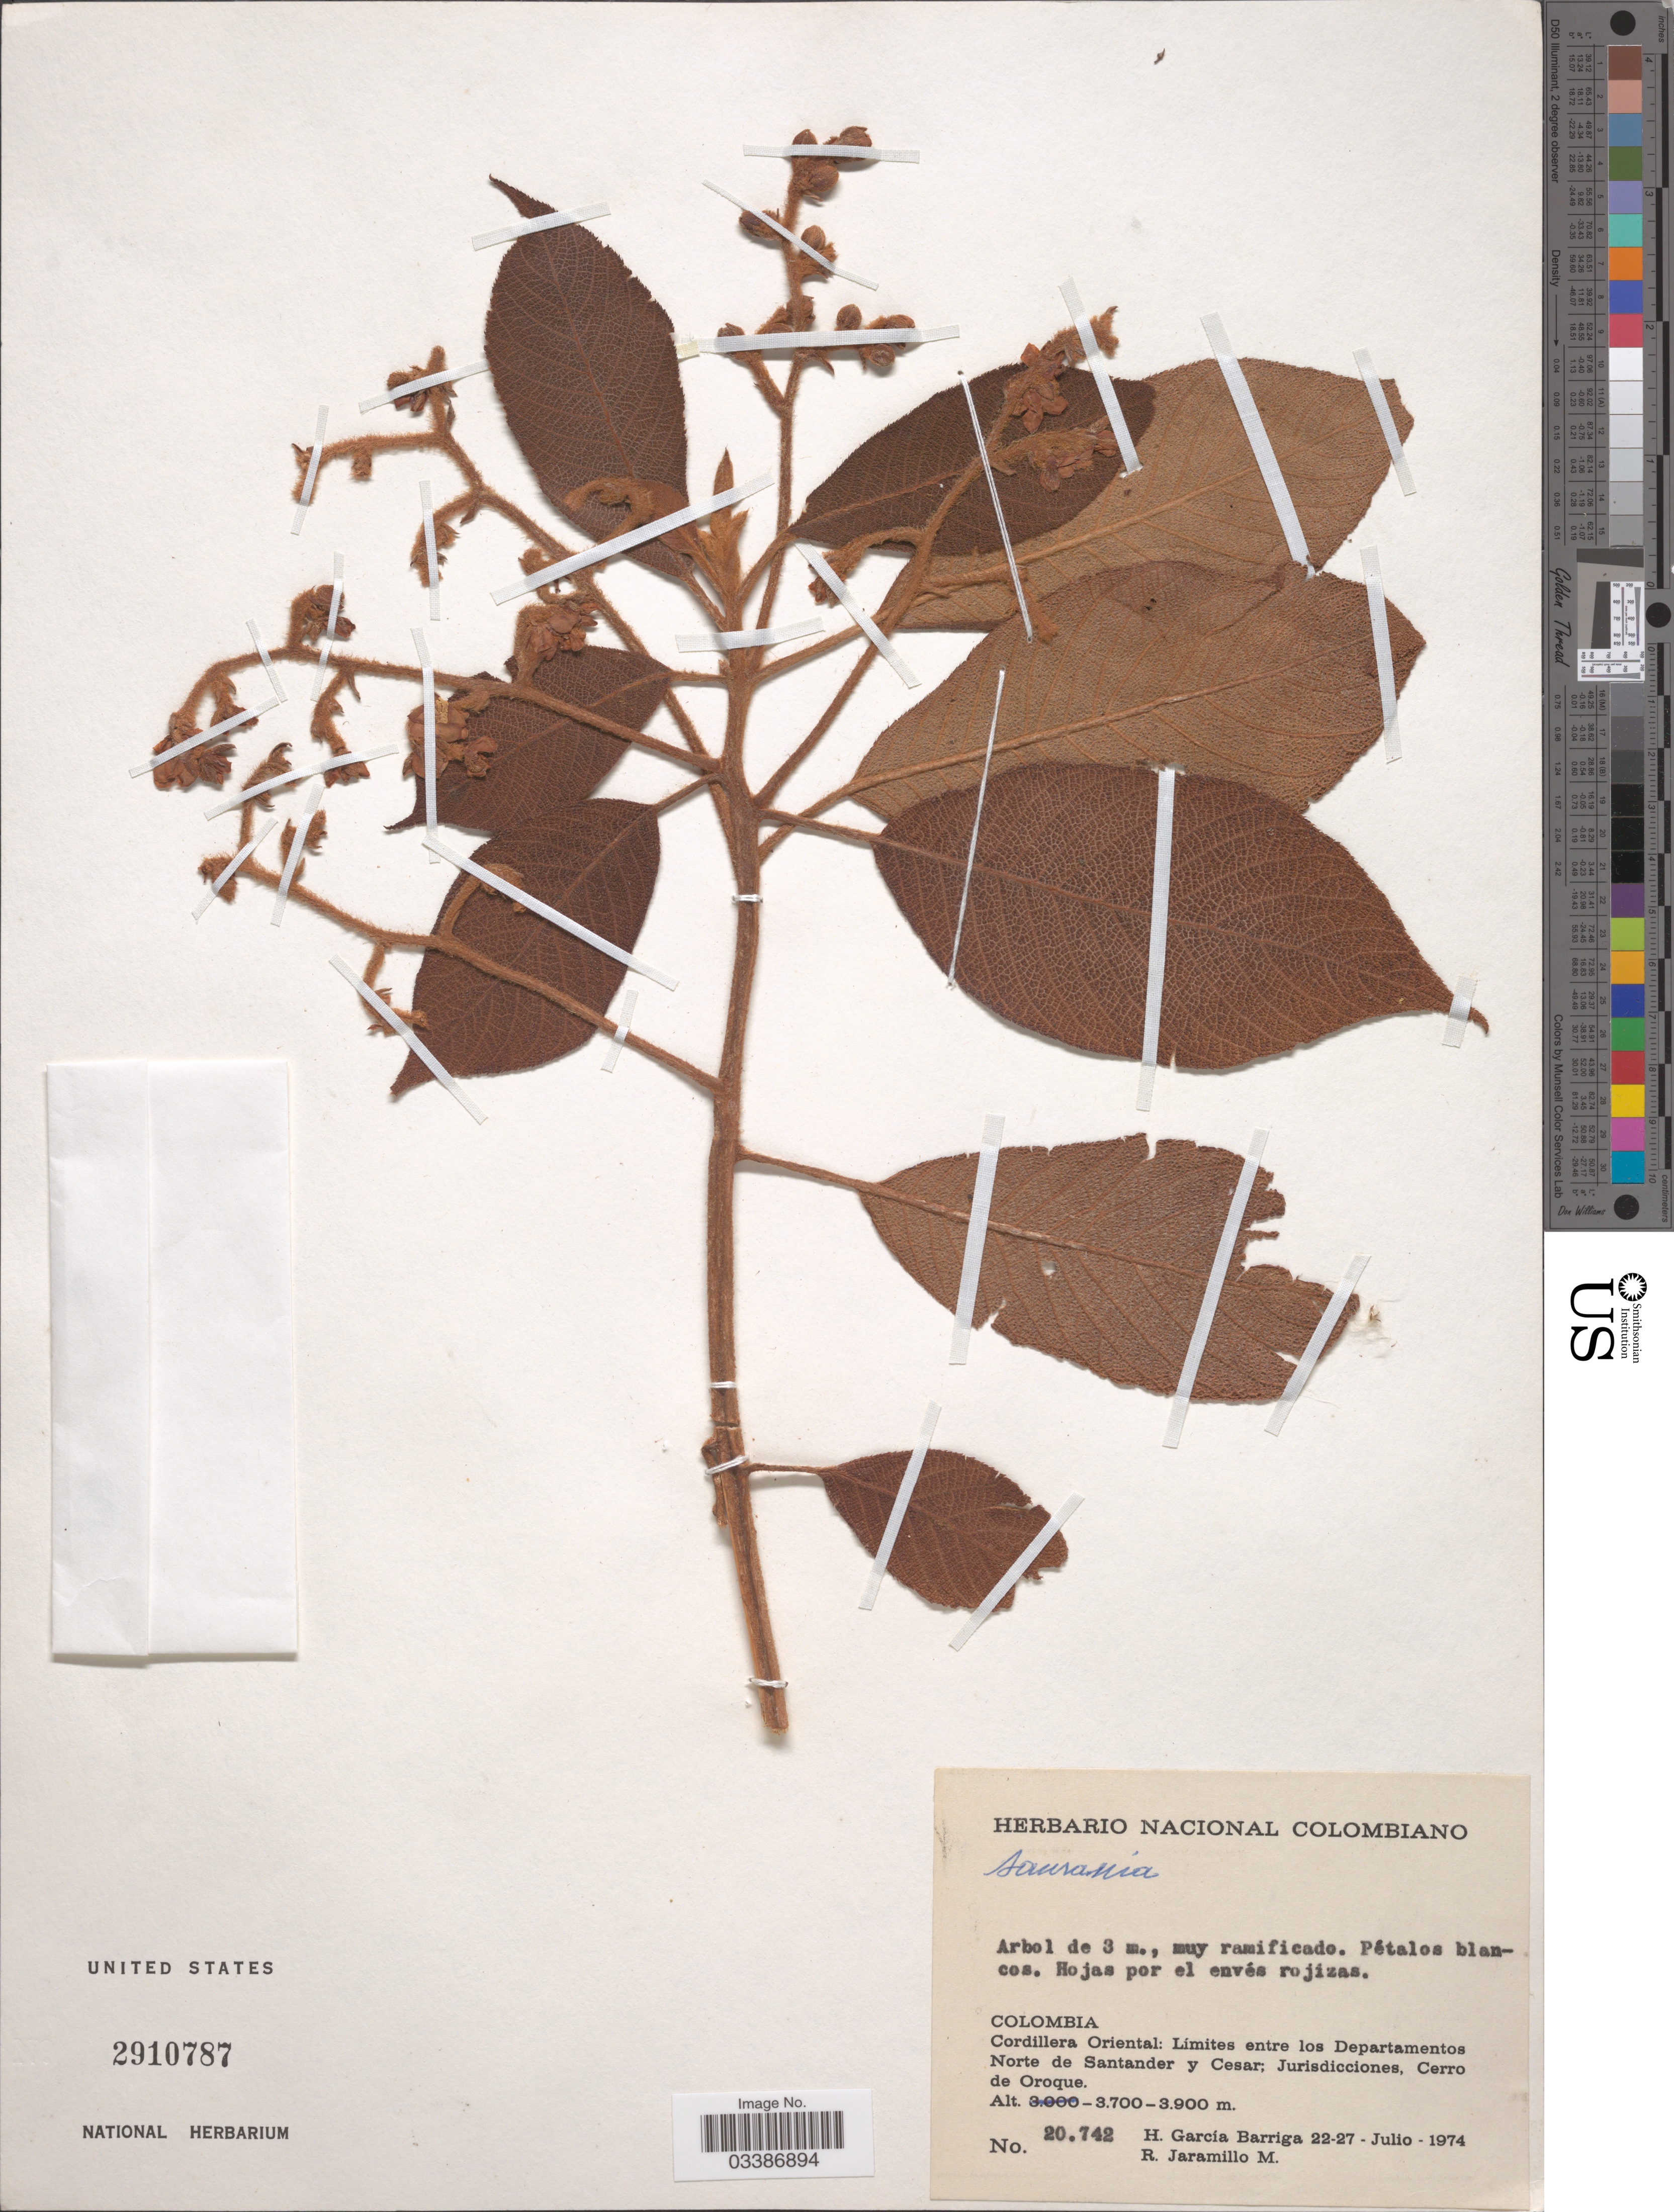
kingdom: Plantae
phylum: Tracheophyta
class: Magnoliopsida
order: Ericales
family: Actinidiaceae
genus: Saurauia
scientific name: Saurauia sp.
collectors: H. García Barriga & R. Jaramillo M.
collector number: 20742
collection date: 1974-07-22/1974-07-27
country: Colombia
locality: Cordillera Oriental: Límites entre los Departamentos Norte de Santander y Cesar; Jurisdicciones, Cerro de Oroque.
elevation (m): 3700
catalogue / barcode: US 2910787